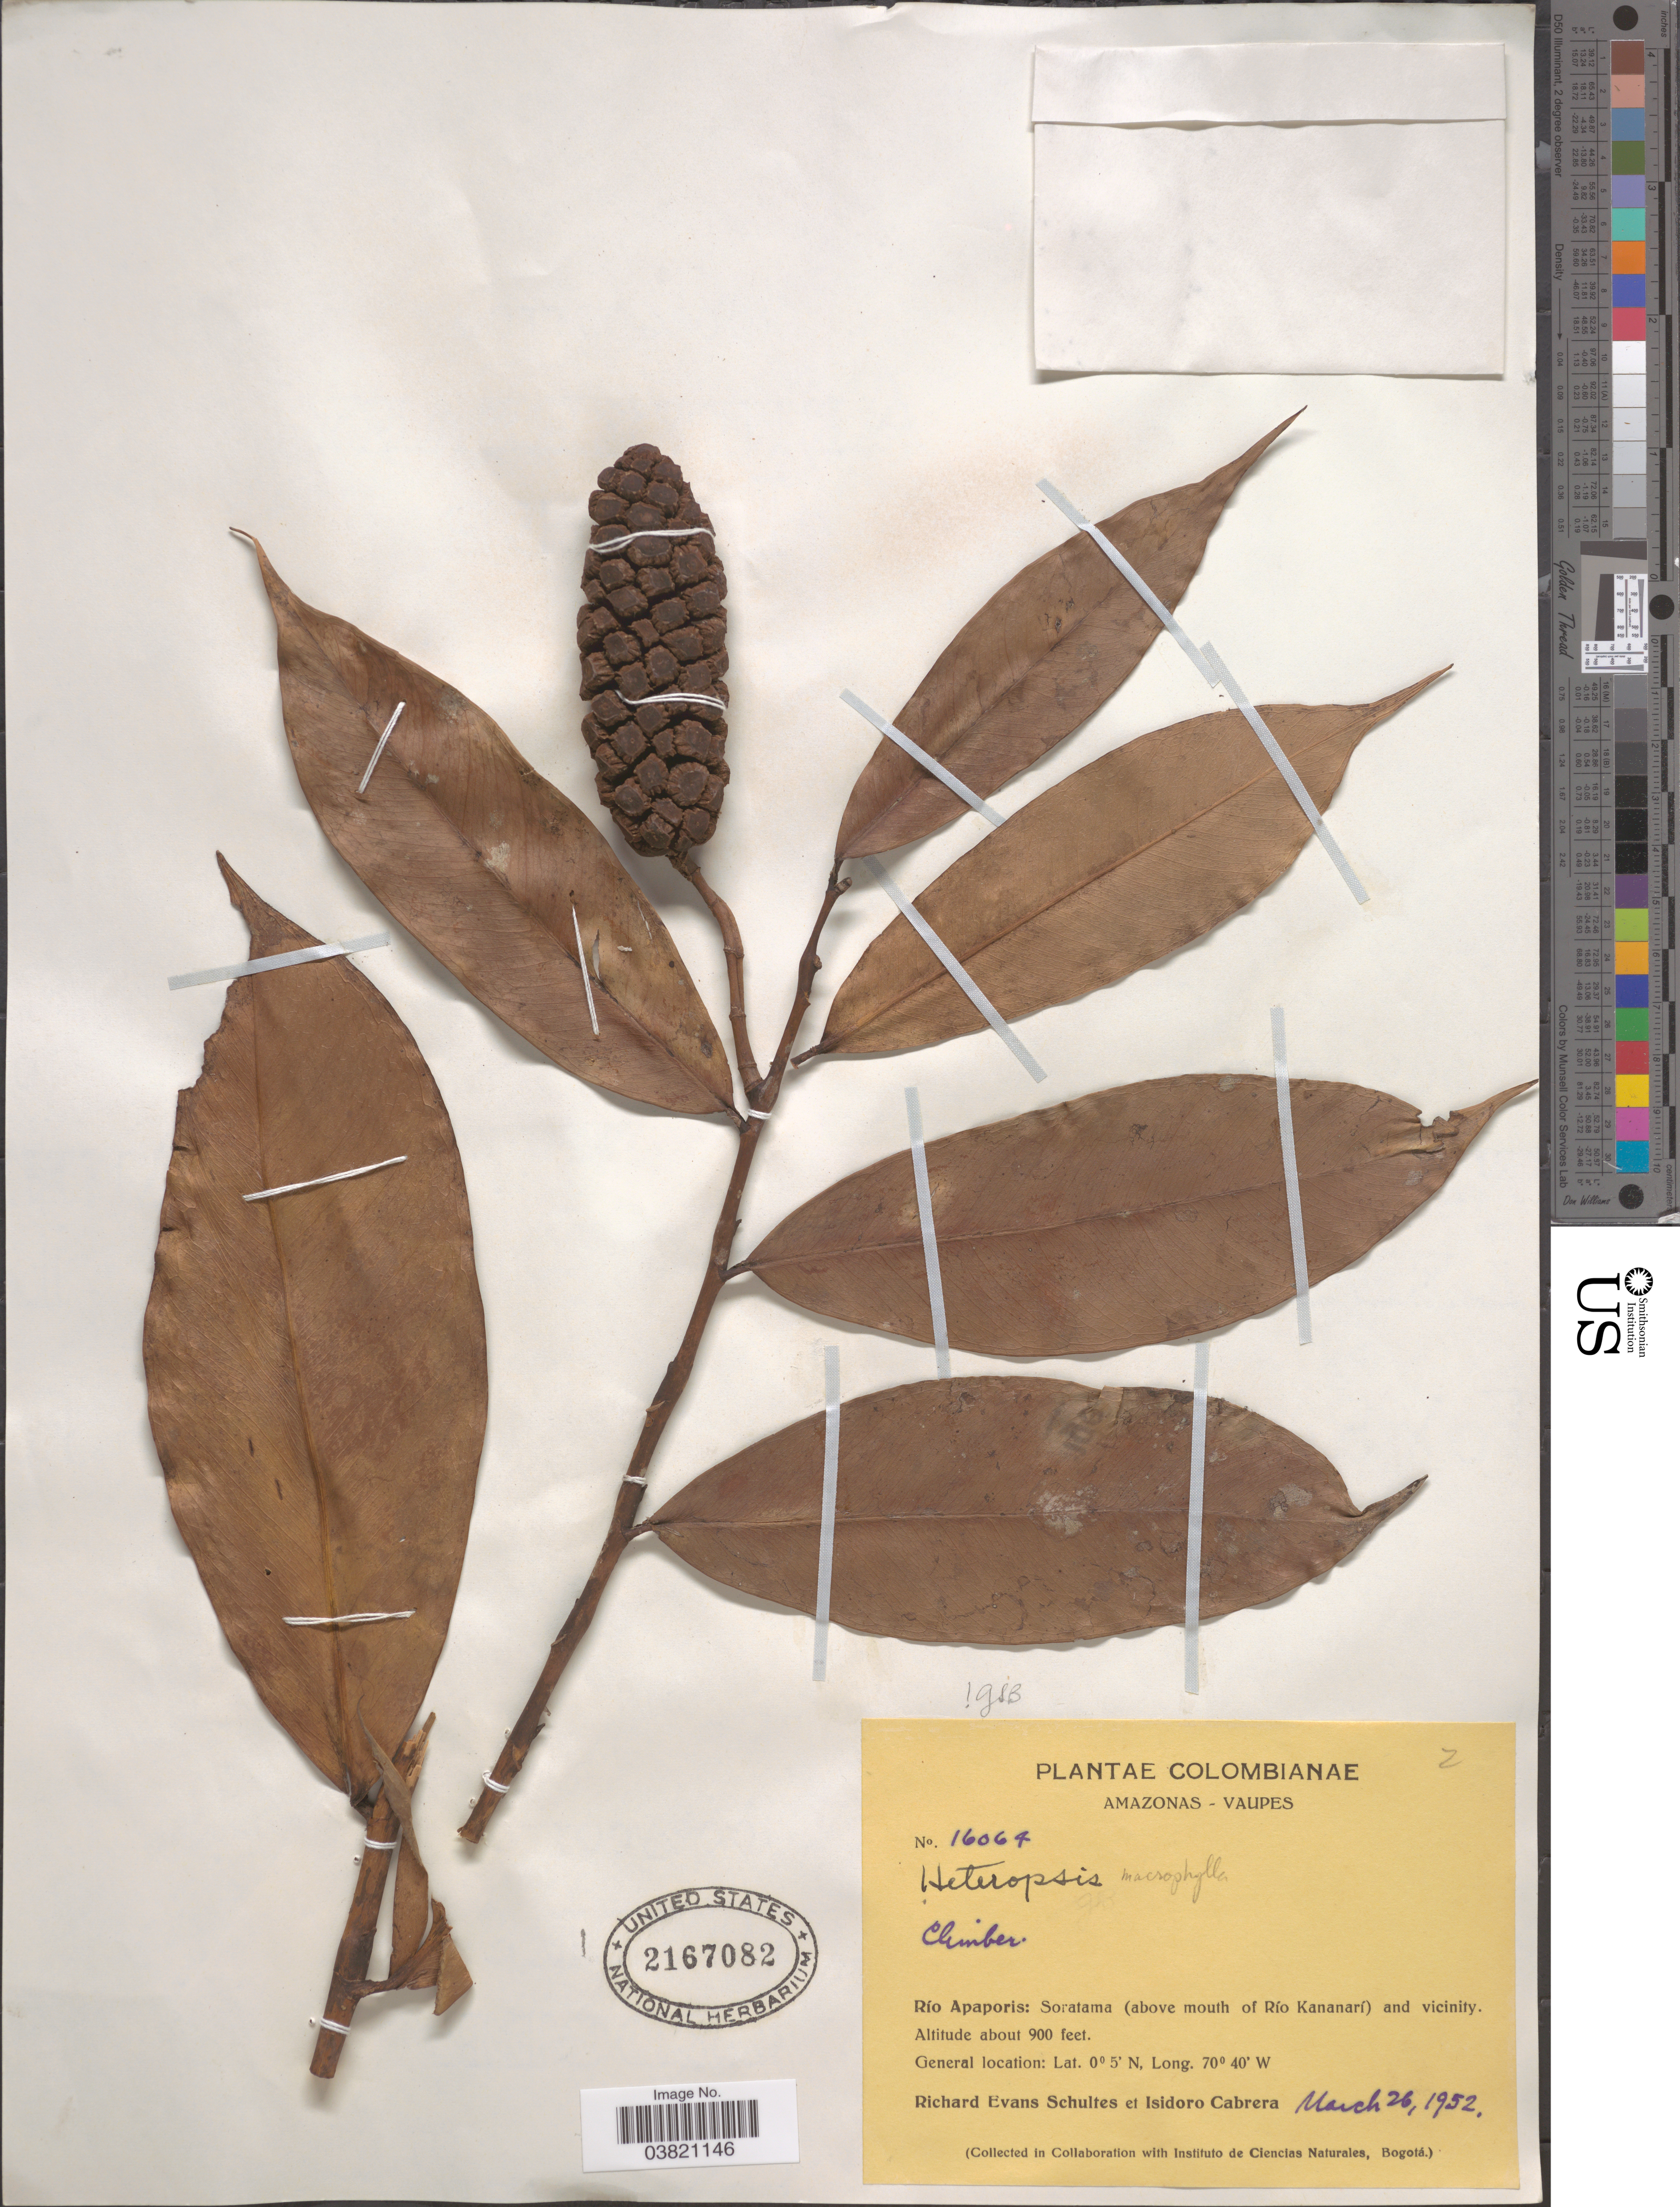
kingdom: Plantae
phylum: Tracheophyta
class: Liliopsida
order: Alismatales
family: Araceae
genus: Heteropsis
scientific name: Heteropsis macrophylla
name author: A.C. Sm.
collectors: R. E. Schultes & I. Cabrera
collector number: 16064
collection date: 1952-03-26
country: Colombia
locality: Amazonas - Vaupes. Río Apaporis: Soratama (above mouth of Río Kananarí) and vicinity.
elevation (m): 274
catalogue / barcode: US 2167082